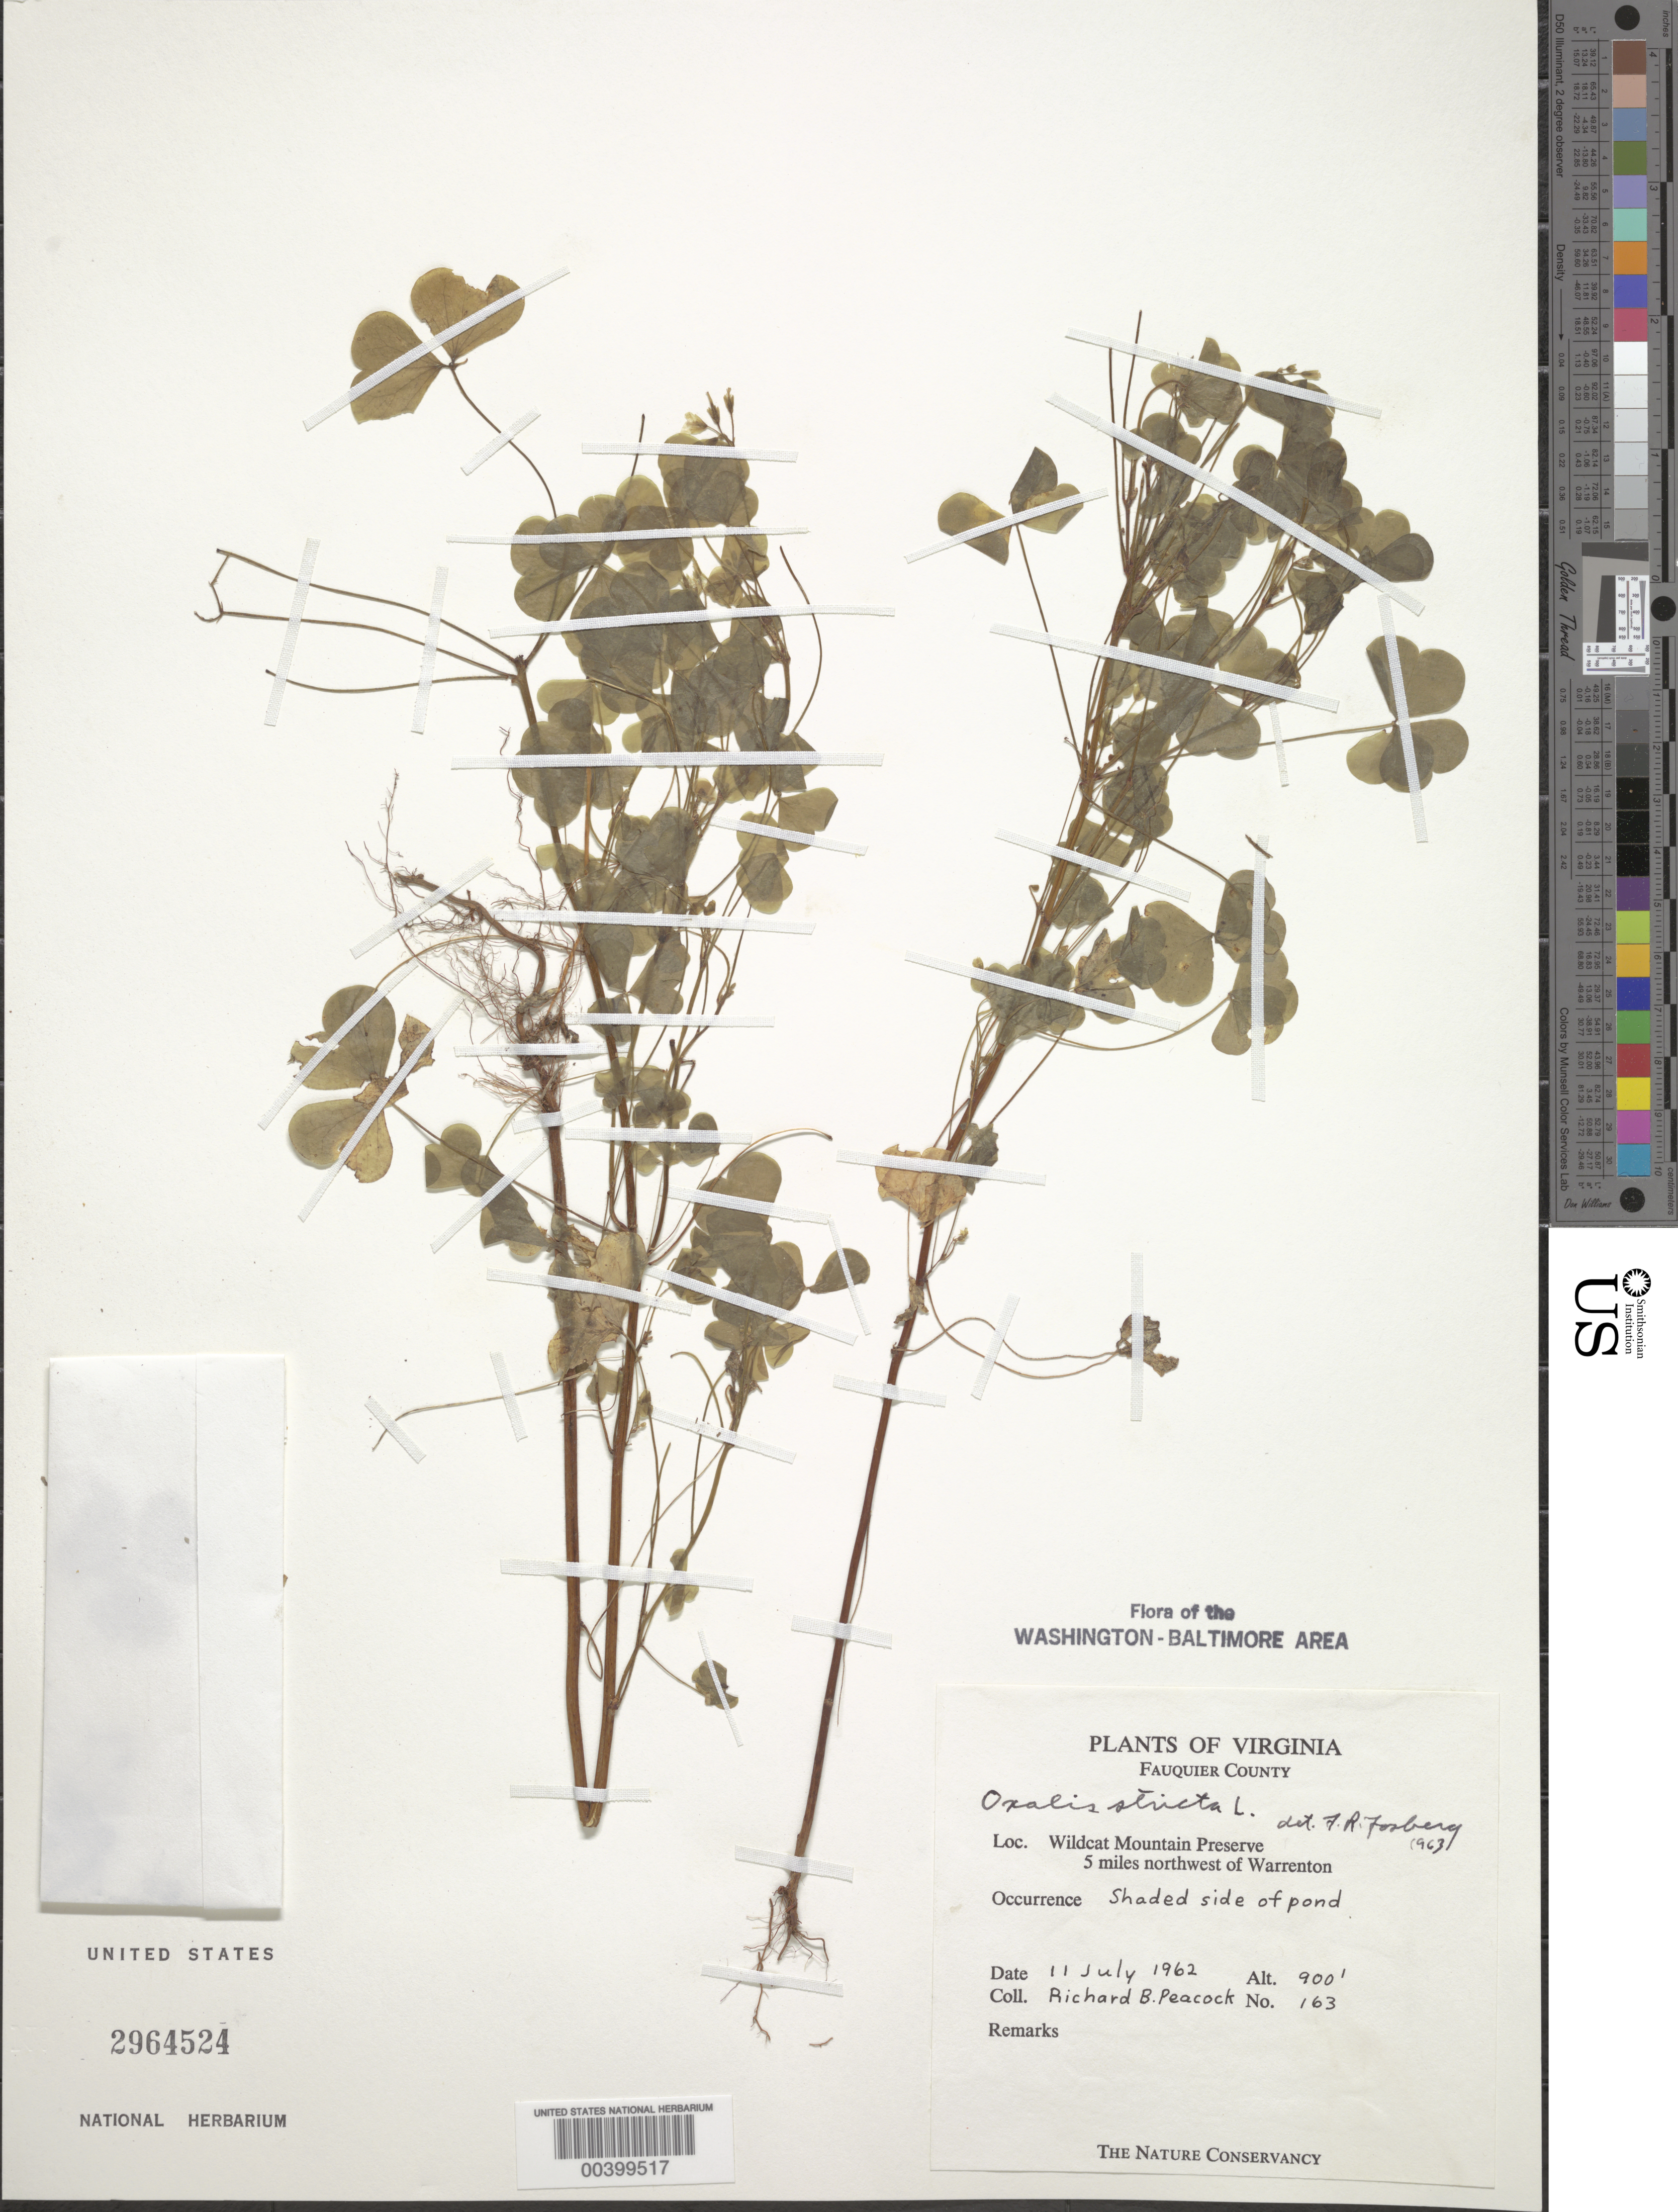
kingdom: Plantae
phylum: Tracheophyta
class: Magnoliopsida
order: Oxalidales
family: Oxalidaceae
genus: Oxalis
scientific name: Oxalis stricta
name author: L.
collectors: R. Peacock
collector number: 163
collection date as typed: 11 Jul 1962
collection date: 1962-07-11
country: United States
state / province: Virginia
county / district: Fauquier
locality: Wildcat Mountain Preserve, northwest of Warrenton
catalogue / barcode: US 2964524